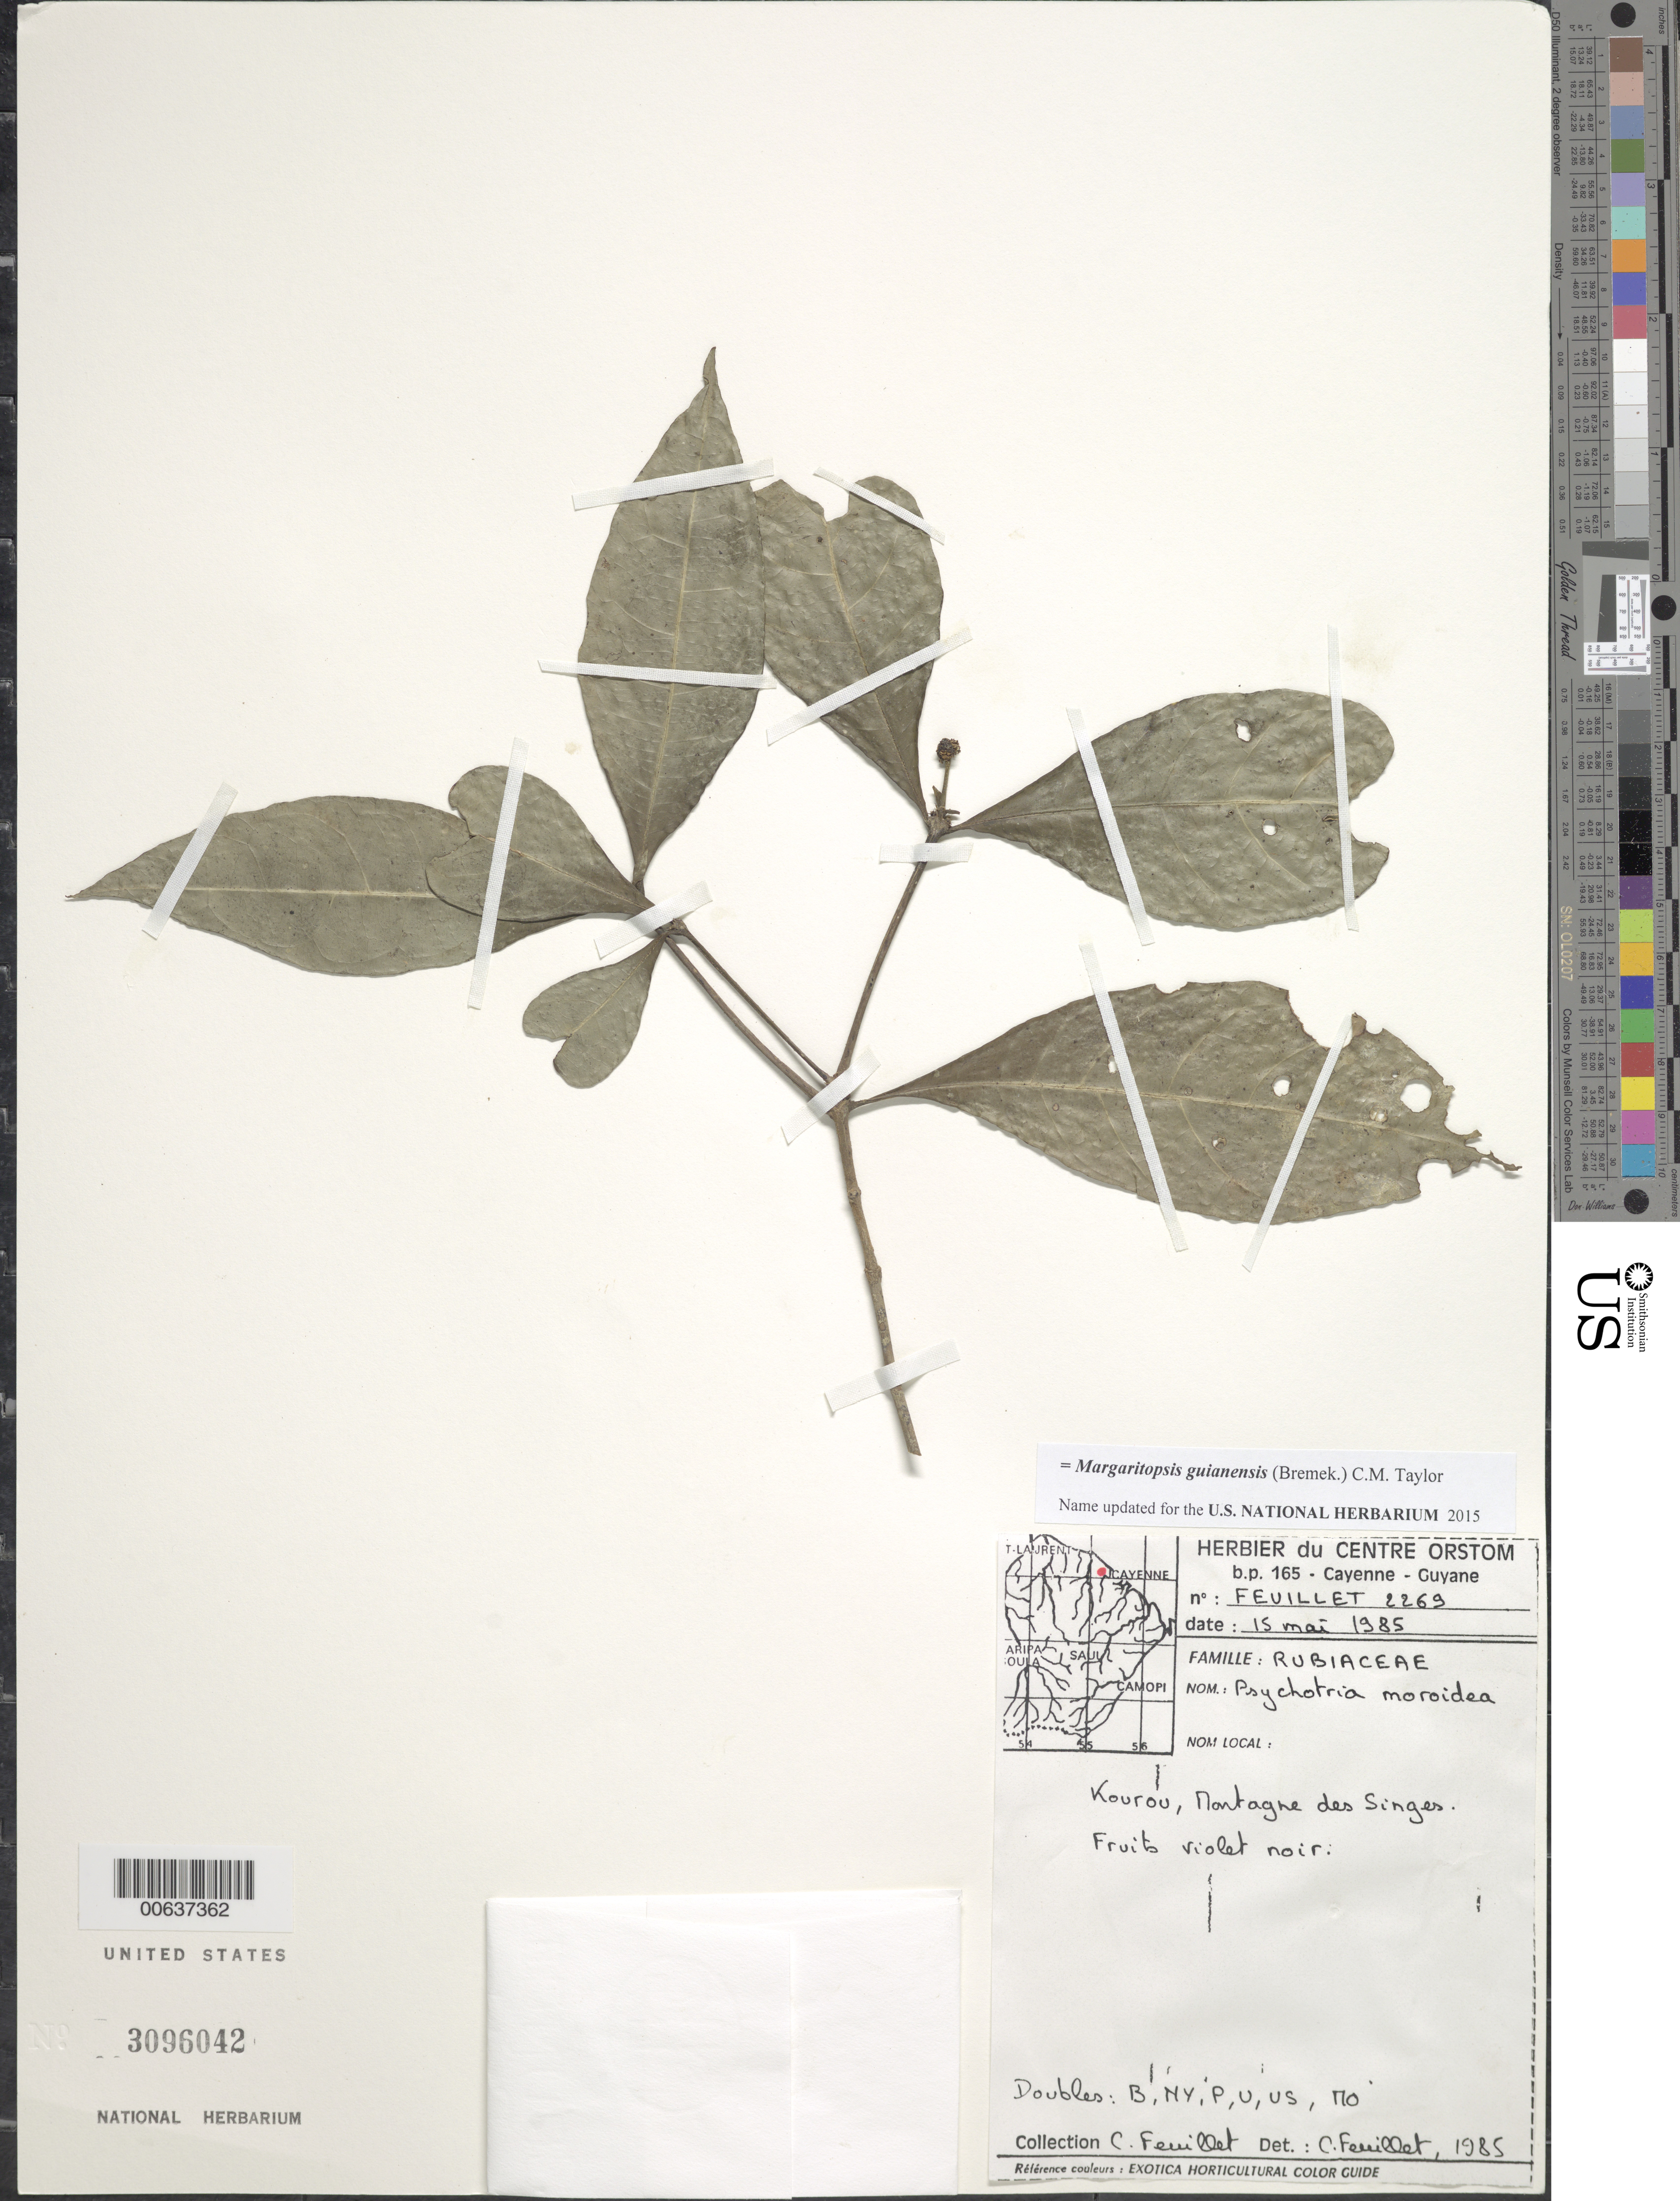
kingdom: Plantae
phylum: Tracheophyta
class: Magnoliopsida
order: Gentianales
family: Rubiaceae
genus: Psychotria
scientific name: Psychotria moroidea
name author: Steyerm.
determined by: Feuillet, C.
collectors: C. Feuillet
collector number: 2269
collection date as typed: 15-May-85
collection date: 1985-05-15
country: French Guiana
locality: Kourou, Montagne des Singes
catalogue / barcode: US 3096042